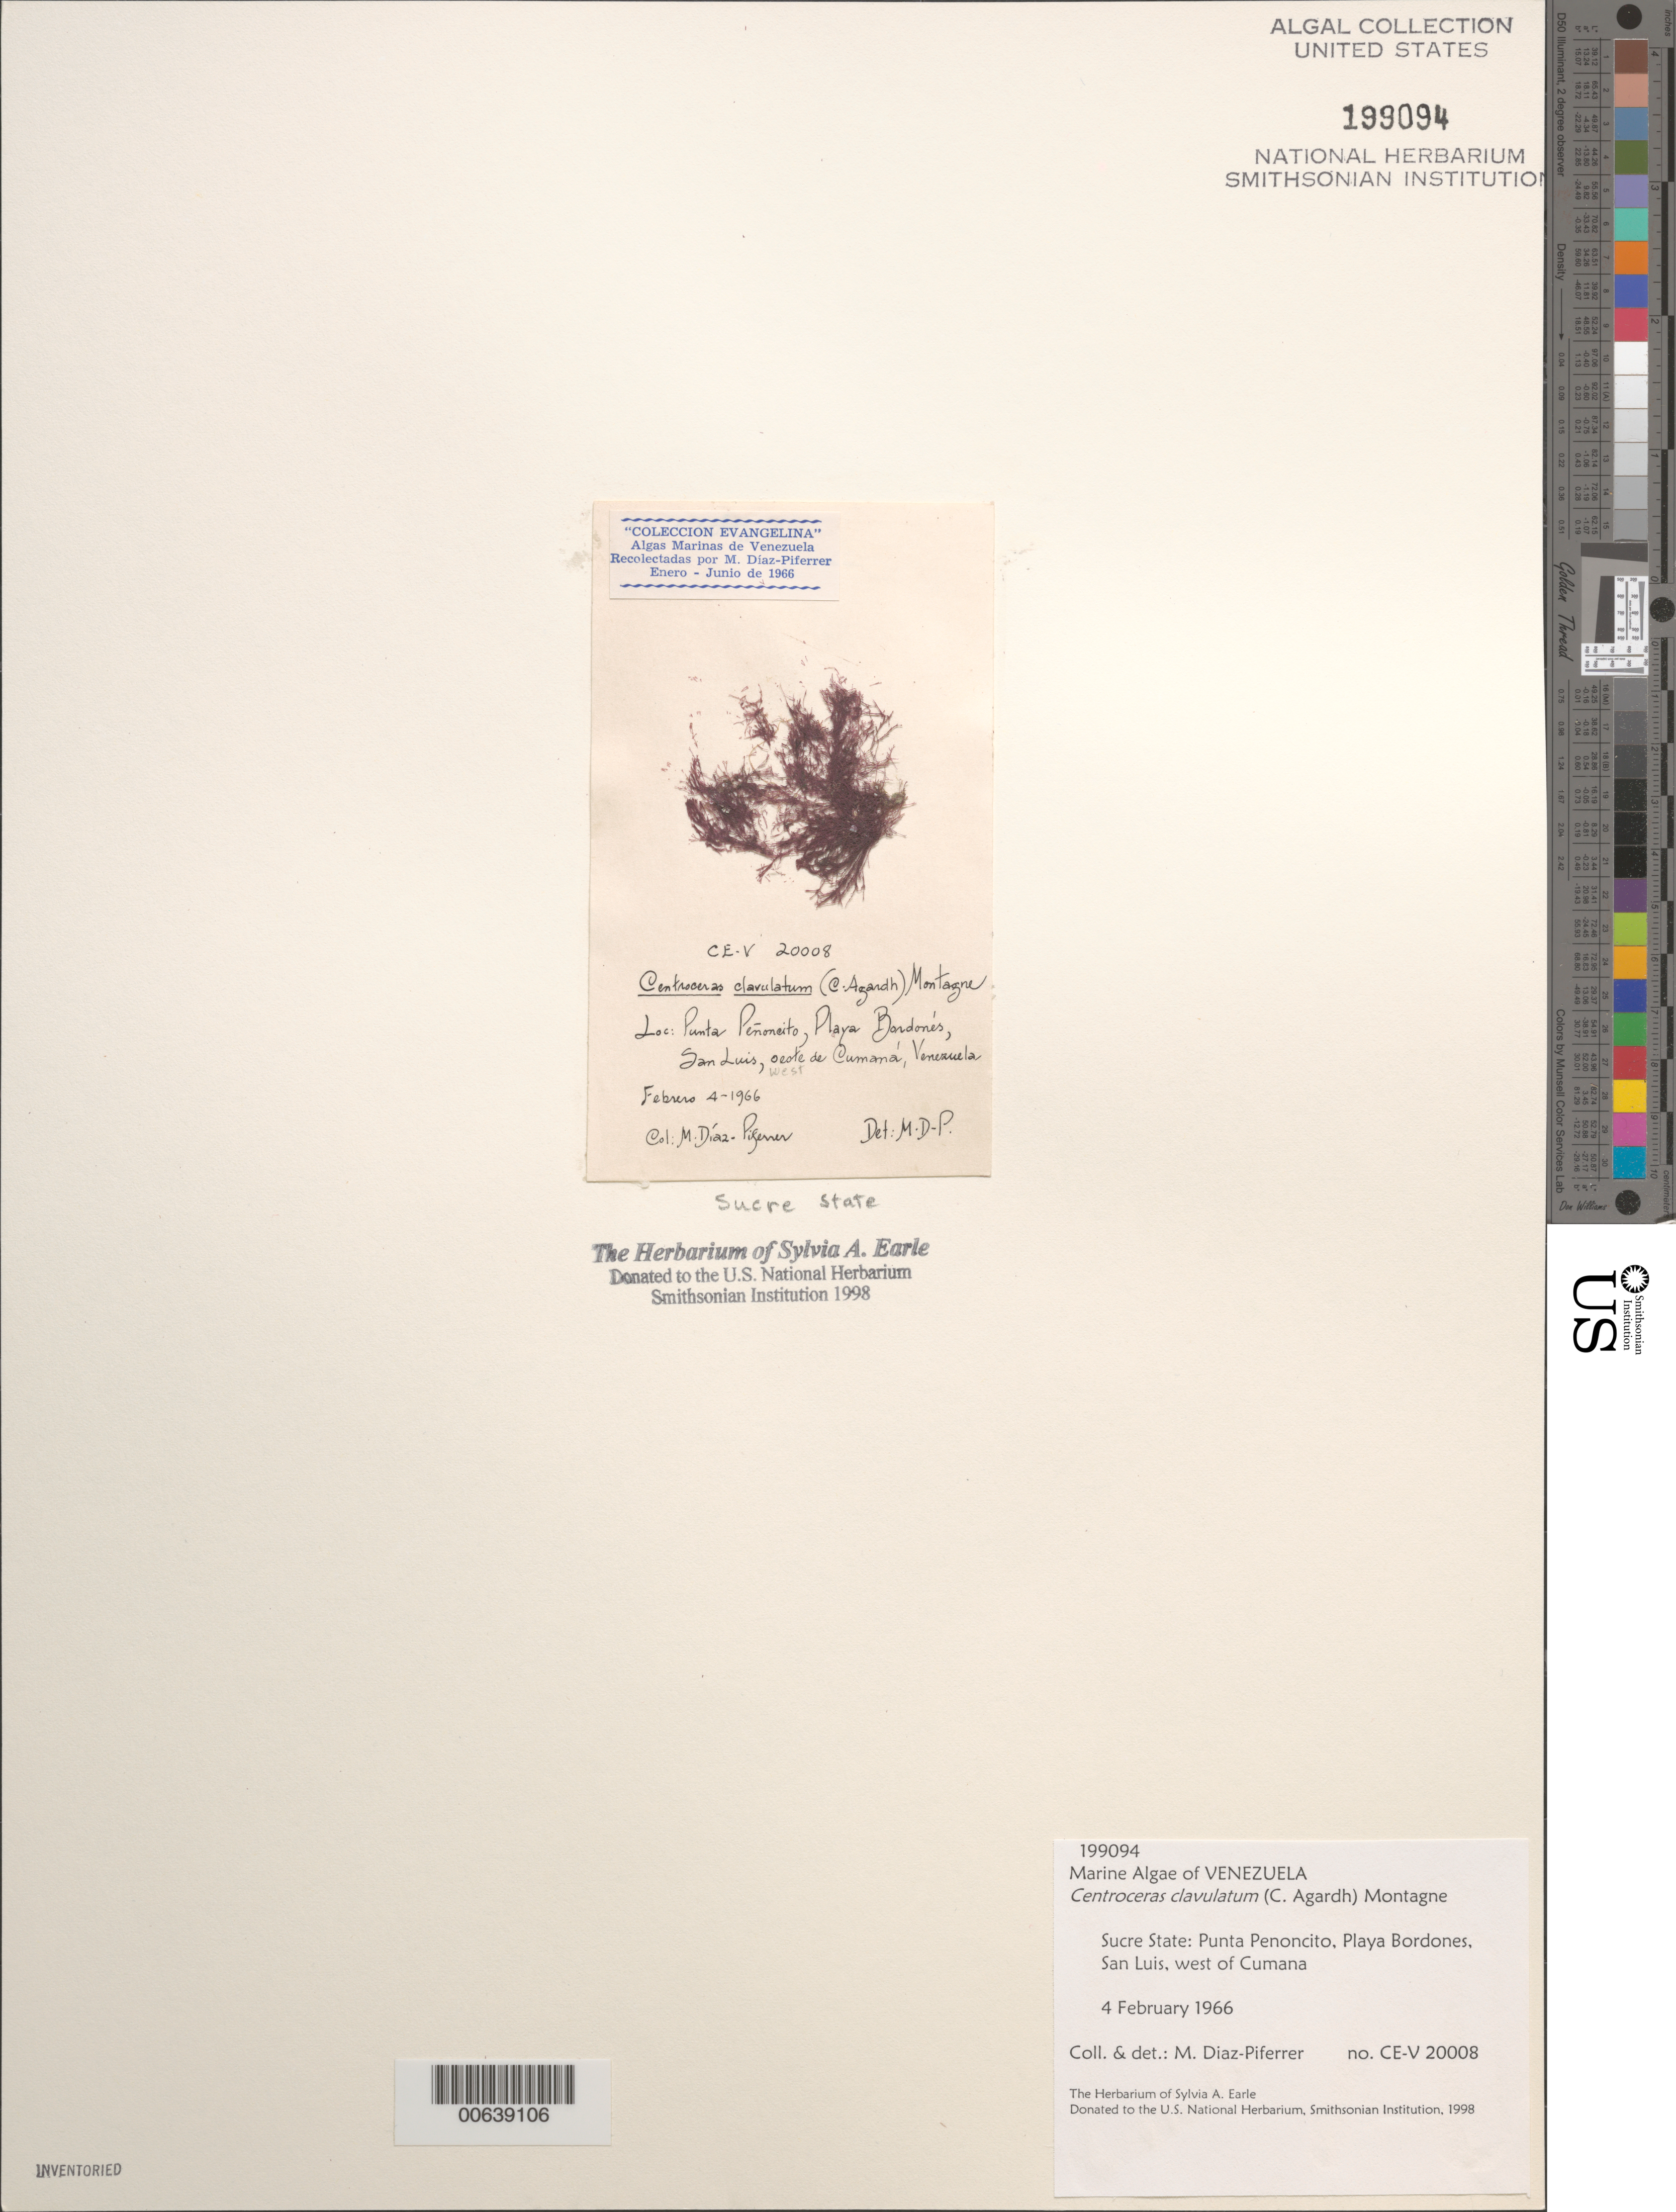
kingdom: Plantae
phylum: Rhodophyta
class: Florideophyceae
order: Ceramiales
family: Ceramiaceae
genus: Centroceras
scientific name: Centroceras clavulatum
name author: (C. Agardh) Mont.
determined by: Diaz-Piferrer, M.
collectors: M. Diaz-Piferrer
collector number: Ce-v 20008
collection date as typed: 04 Feb 1966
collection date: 1966-02-04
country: Venezuela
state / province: Sucre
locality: Punta Penoncito, Playa Bordones, San Luis, west of Cumana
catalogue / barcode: US 199094